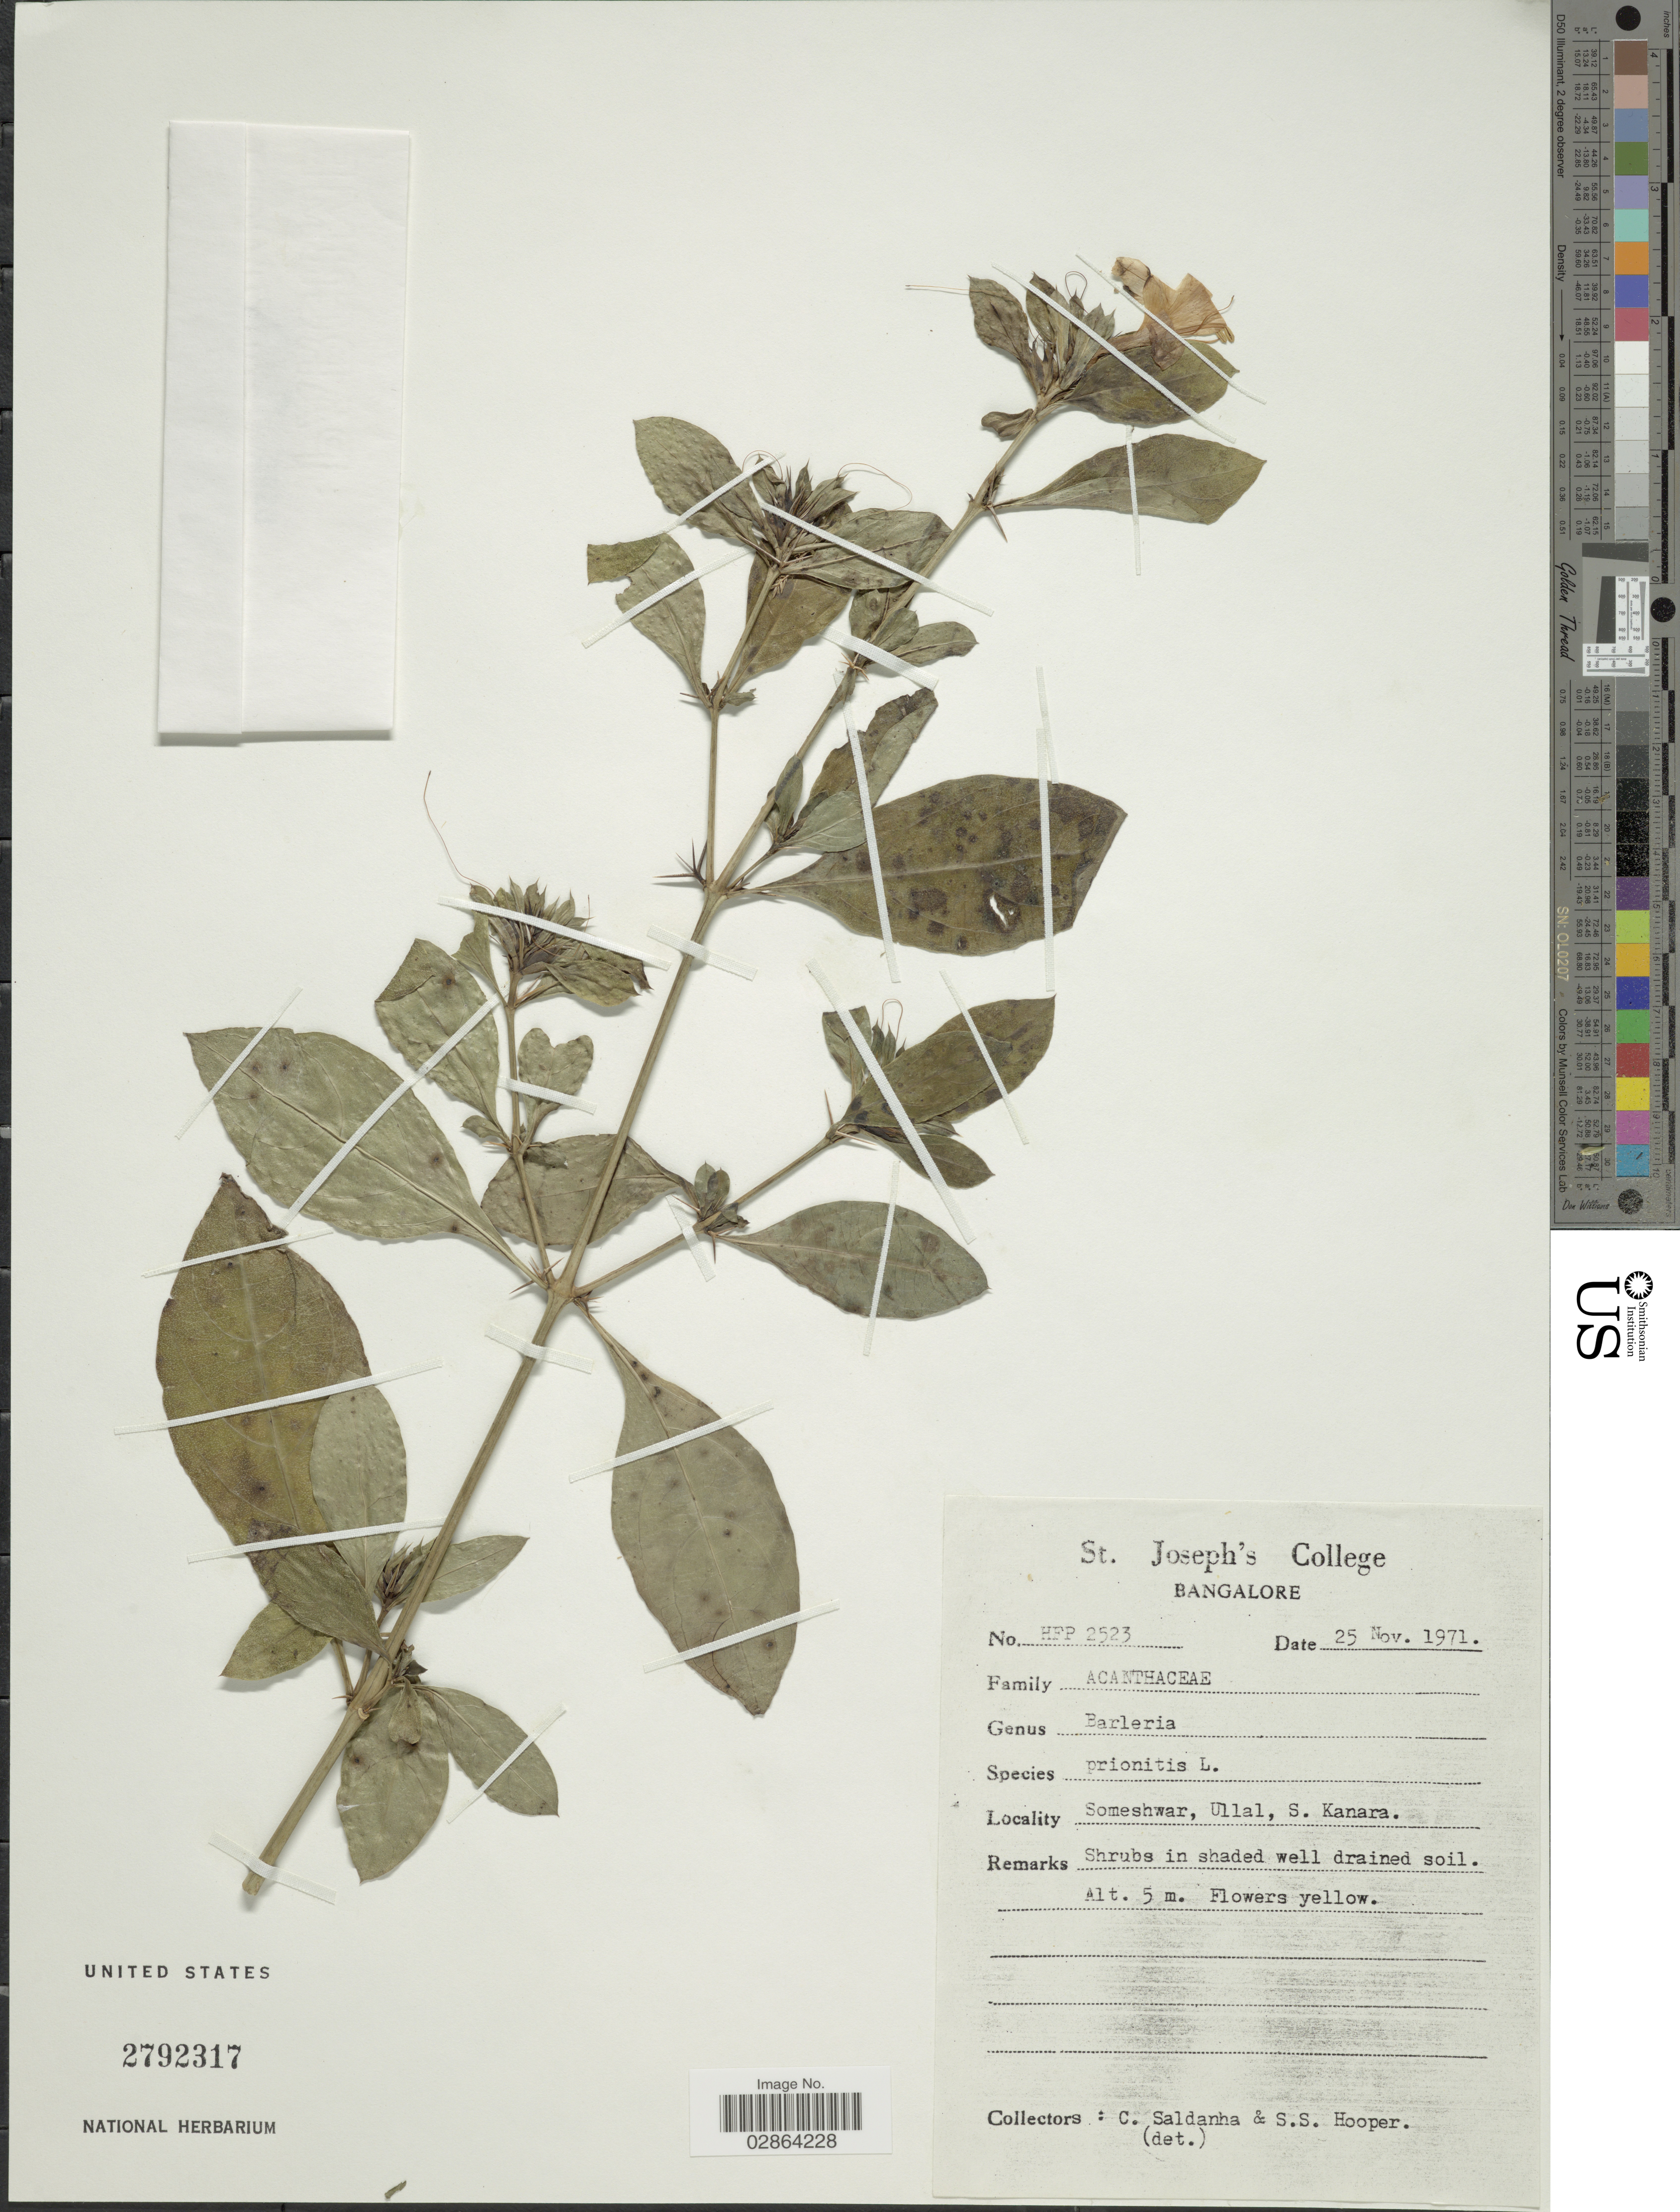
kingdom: Plantae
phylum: Tracheophyta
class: Magnoliopsida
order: Lamiales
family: Acanthaceae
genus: Barleria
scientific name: Barleria prionitis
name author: L.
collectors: C. Saldanha & S. S. Hooper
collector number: HFP2523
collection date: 1971-11-25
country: India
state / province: Uttarakhand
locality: Someshwar, Ullal, S. Kanara.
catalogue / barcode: US 2792317